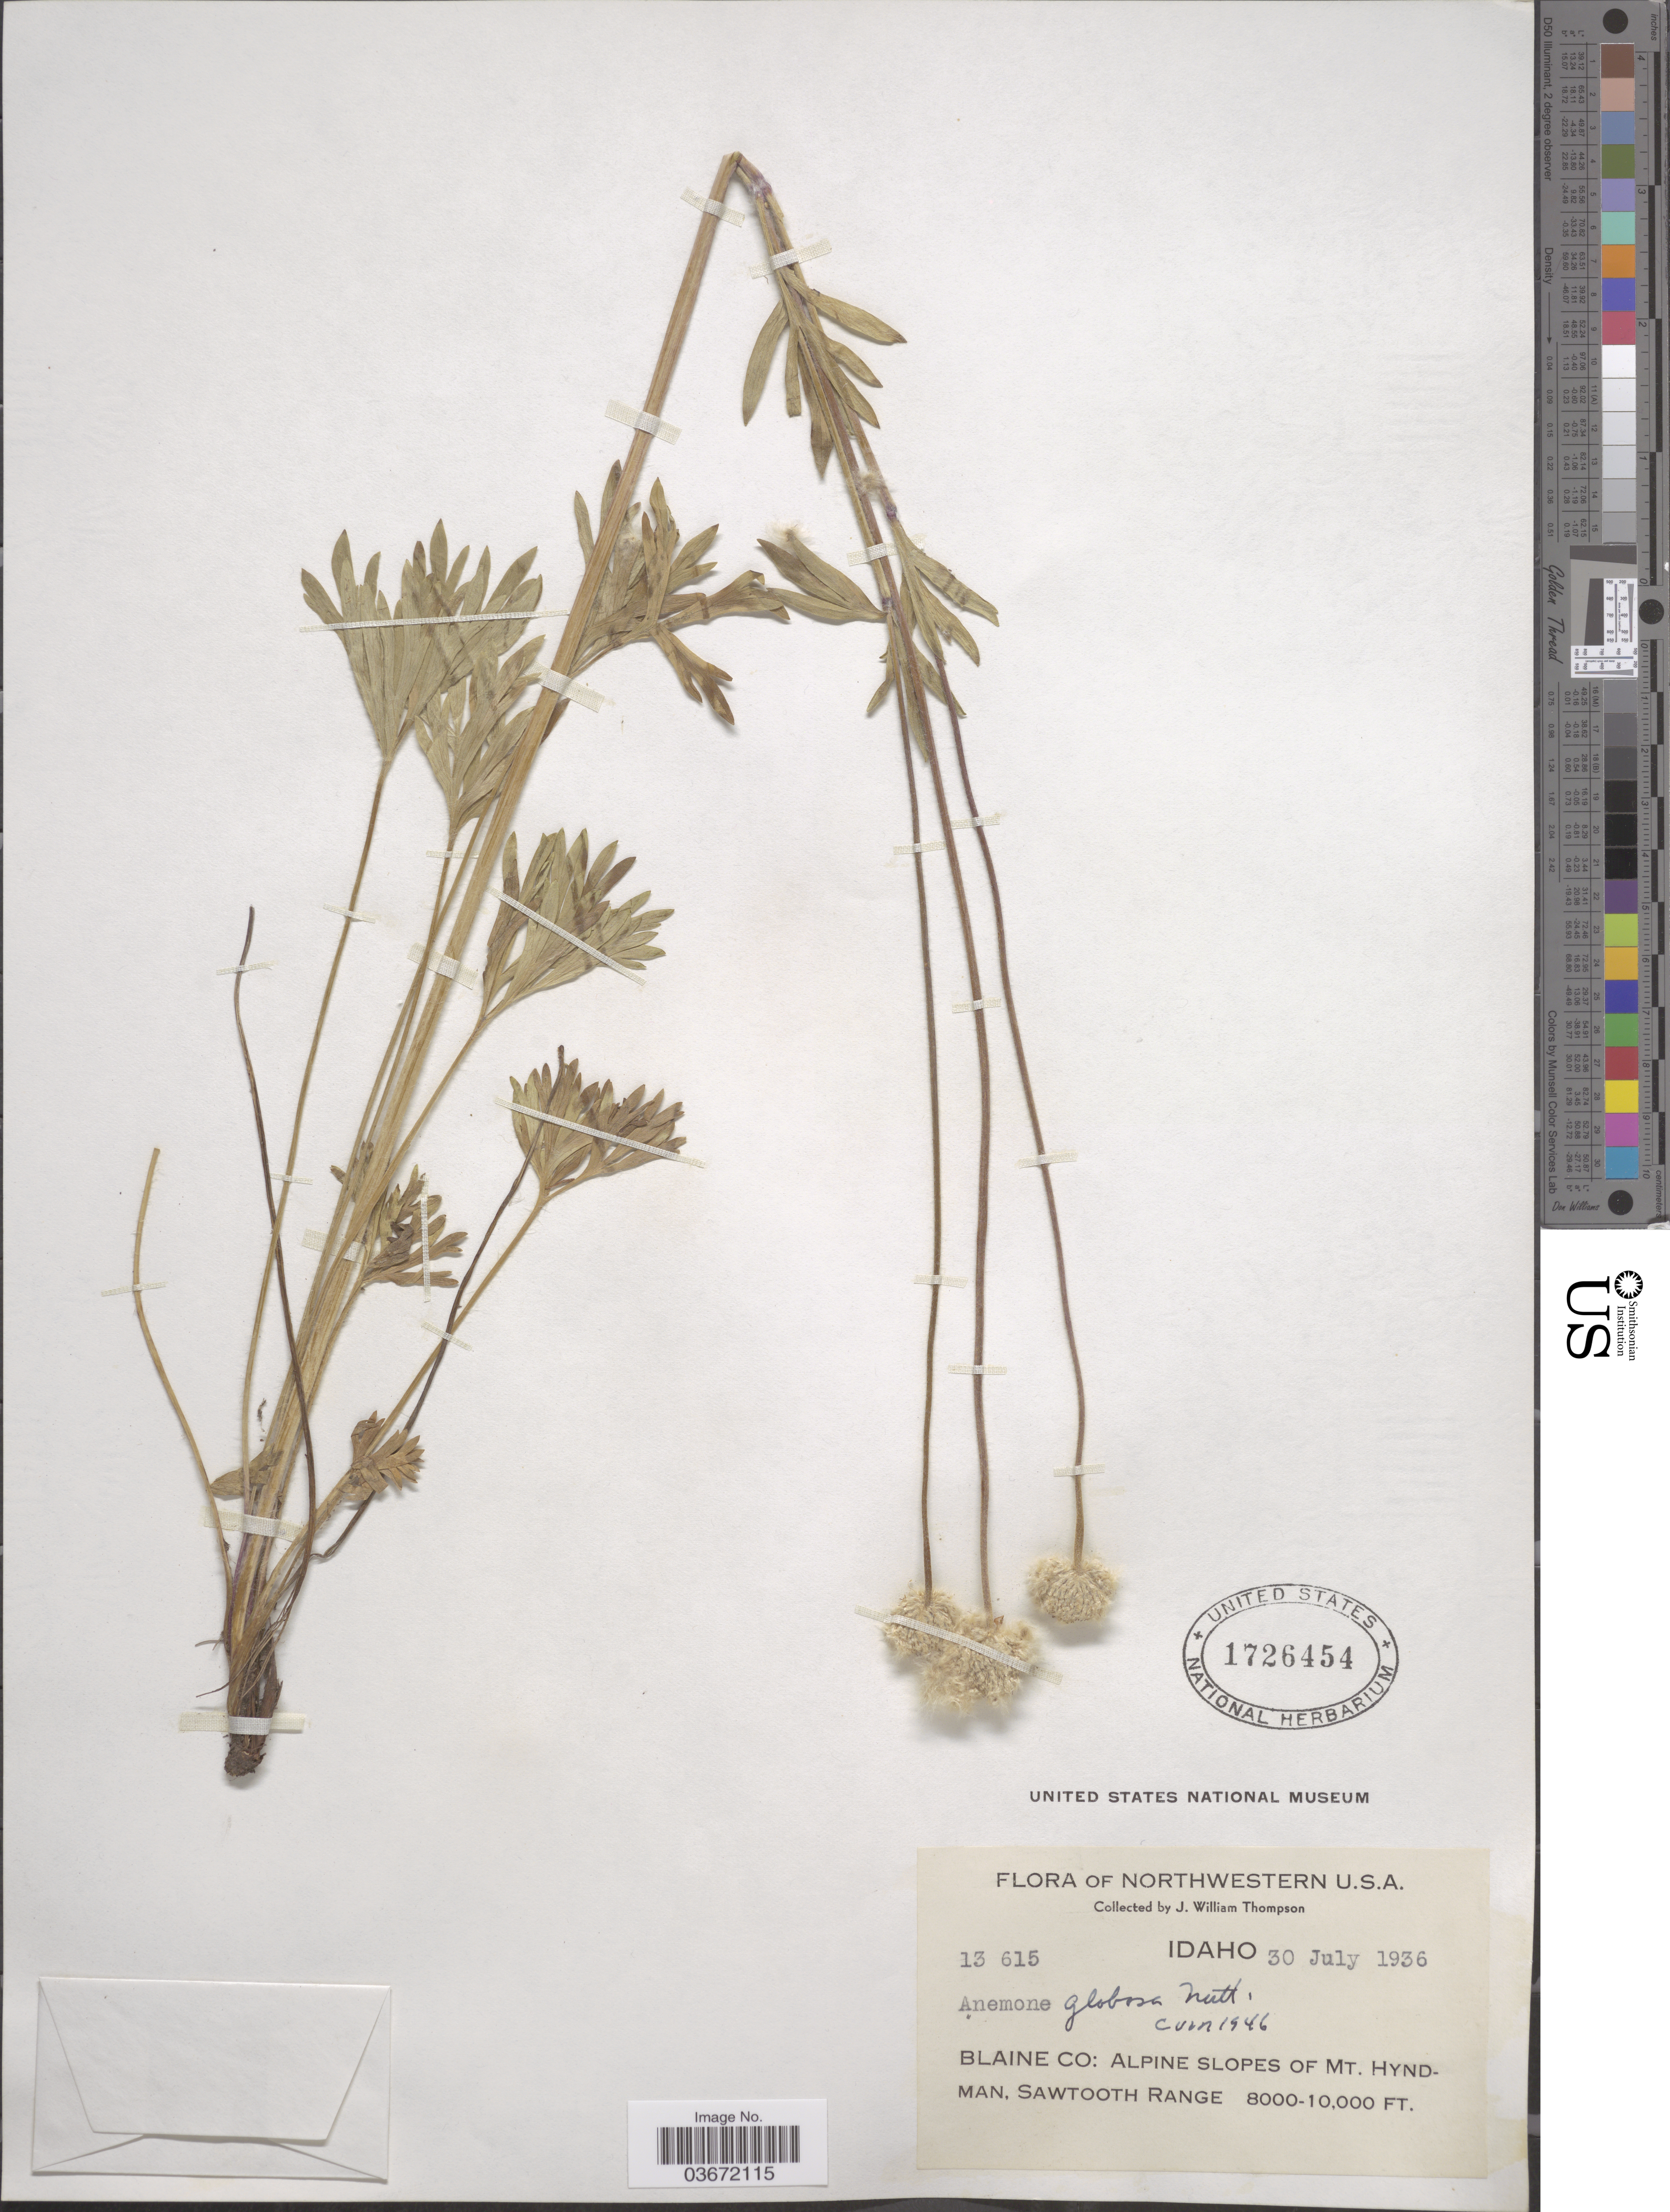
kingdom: Plantae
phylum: Tracheophyta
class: Magnoliopsida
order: Ranunculales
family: Ranunculaceae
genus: Anemone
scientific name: Anemone multifida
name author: Poir.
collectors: J. W. Thompson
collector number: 13615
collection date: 1936-07-30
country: United States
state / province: Idaho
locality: Blaine Co: Alpine Slopes of Mt. Hyndman, Sawtooth Range.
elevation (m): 2438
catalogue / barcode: US 1726454